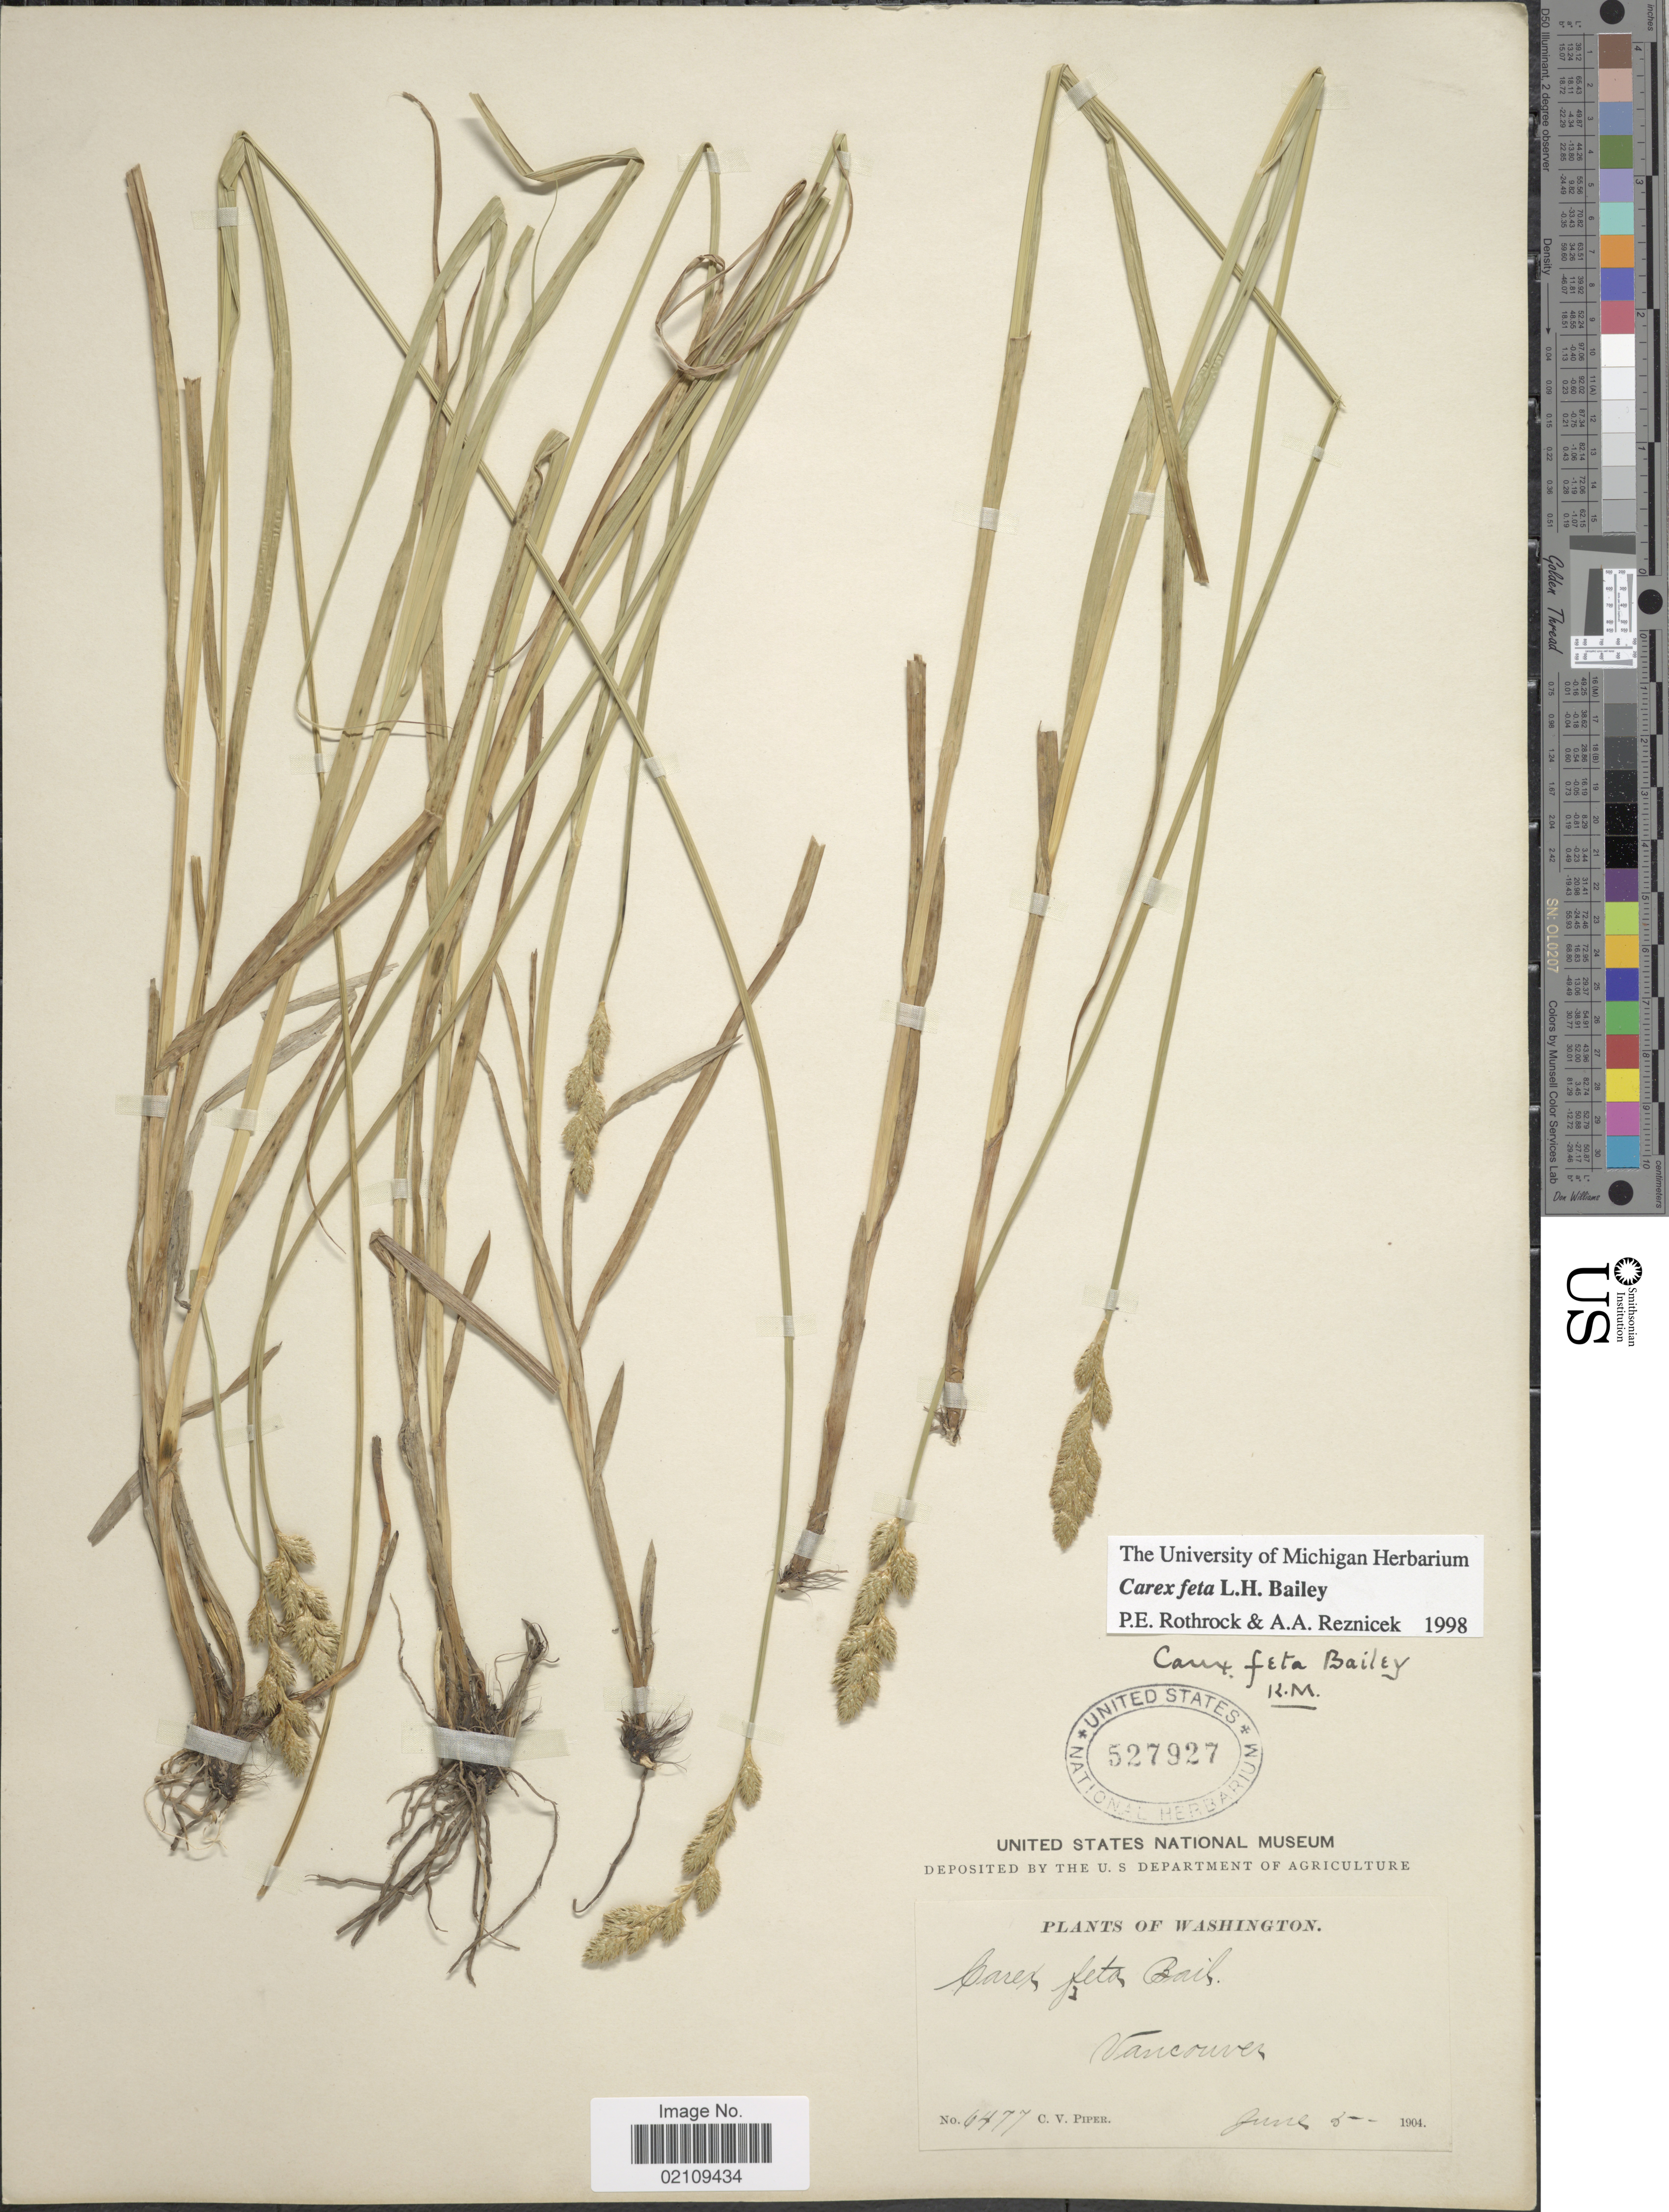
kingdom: Plantae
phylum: Tracheophyta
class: Liliopsida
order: Poales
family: Cyperaceae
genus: Carex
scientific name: Carex feta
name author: L.H. Bailey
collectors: C. V. Piper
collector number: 6477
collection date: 1904-06-05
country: United States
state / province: Washington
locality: Vancouver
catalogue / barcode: US 527927